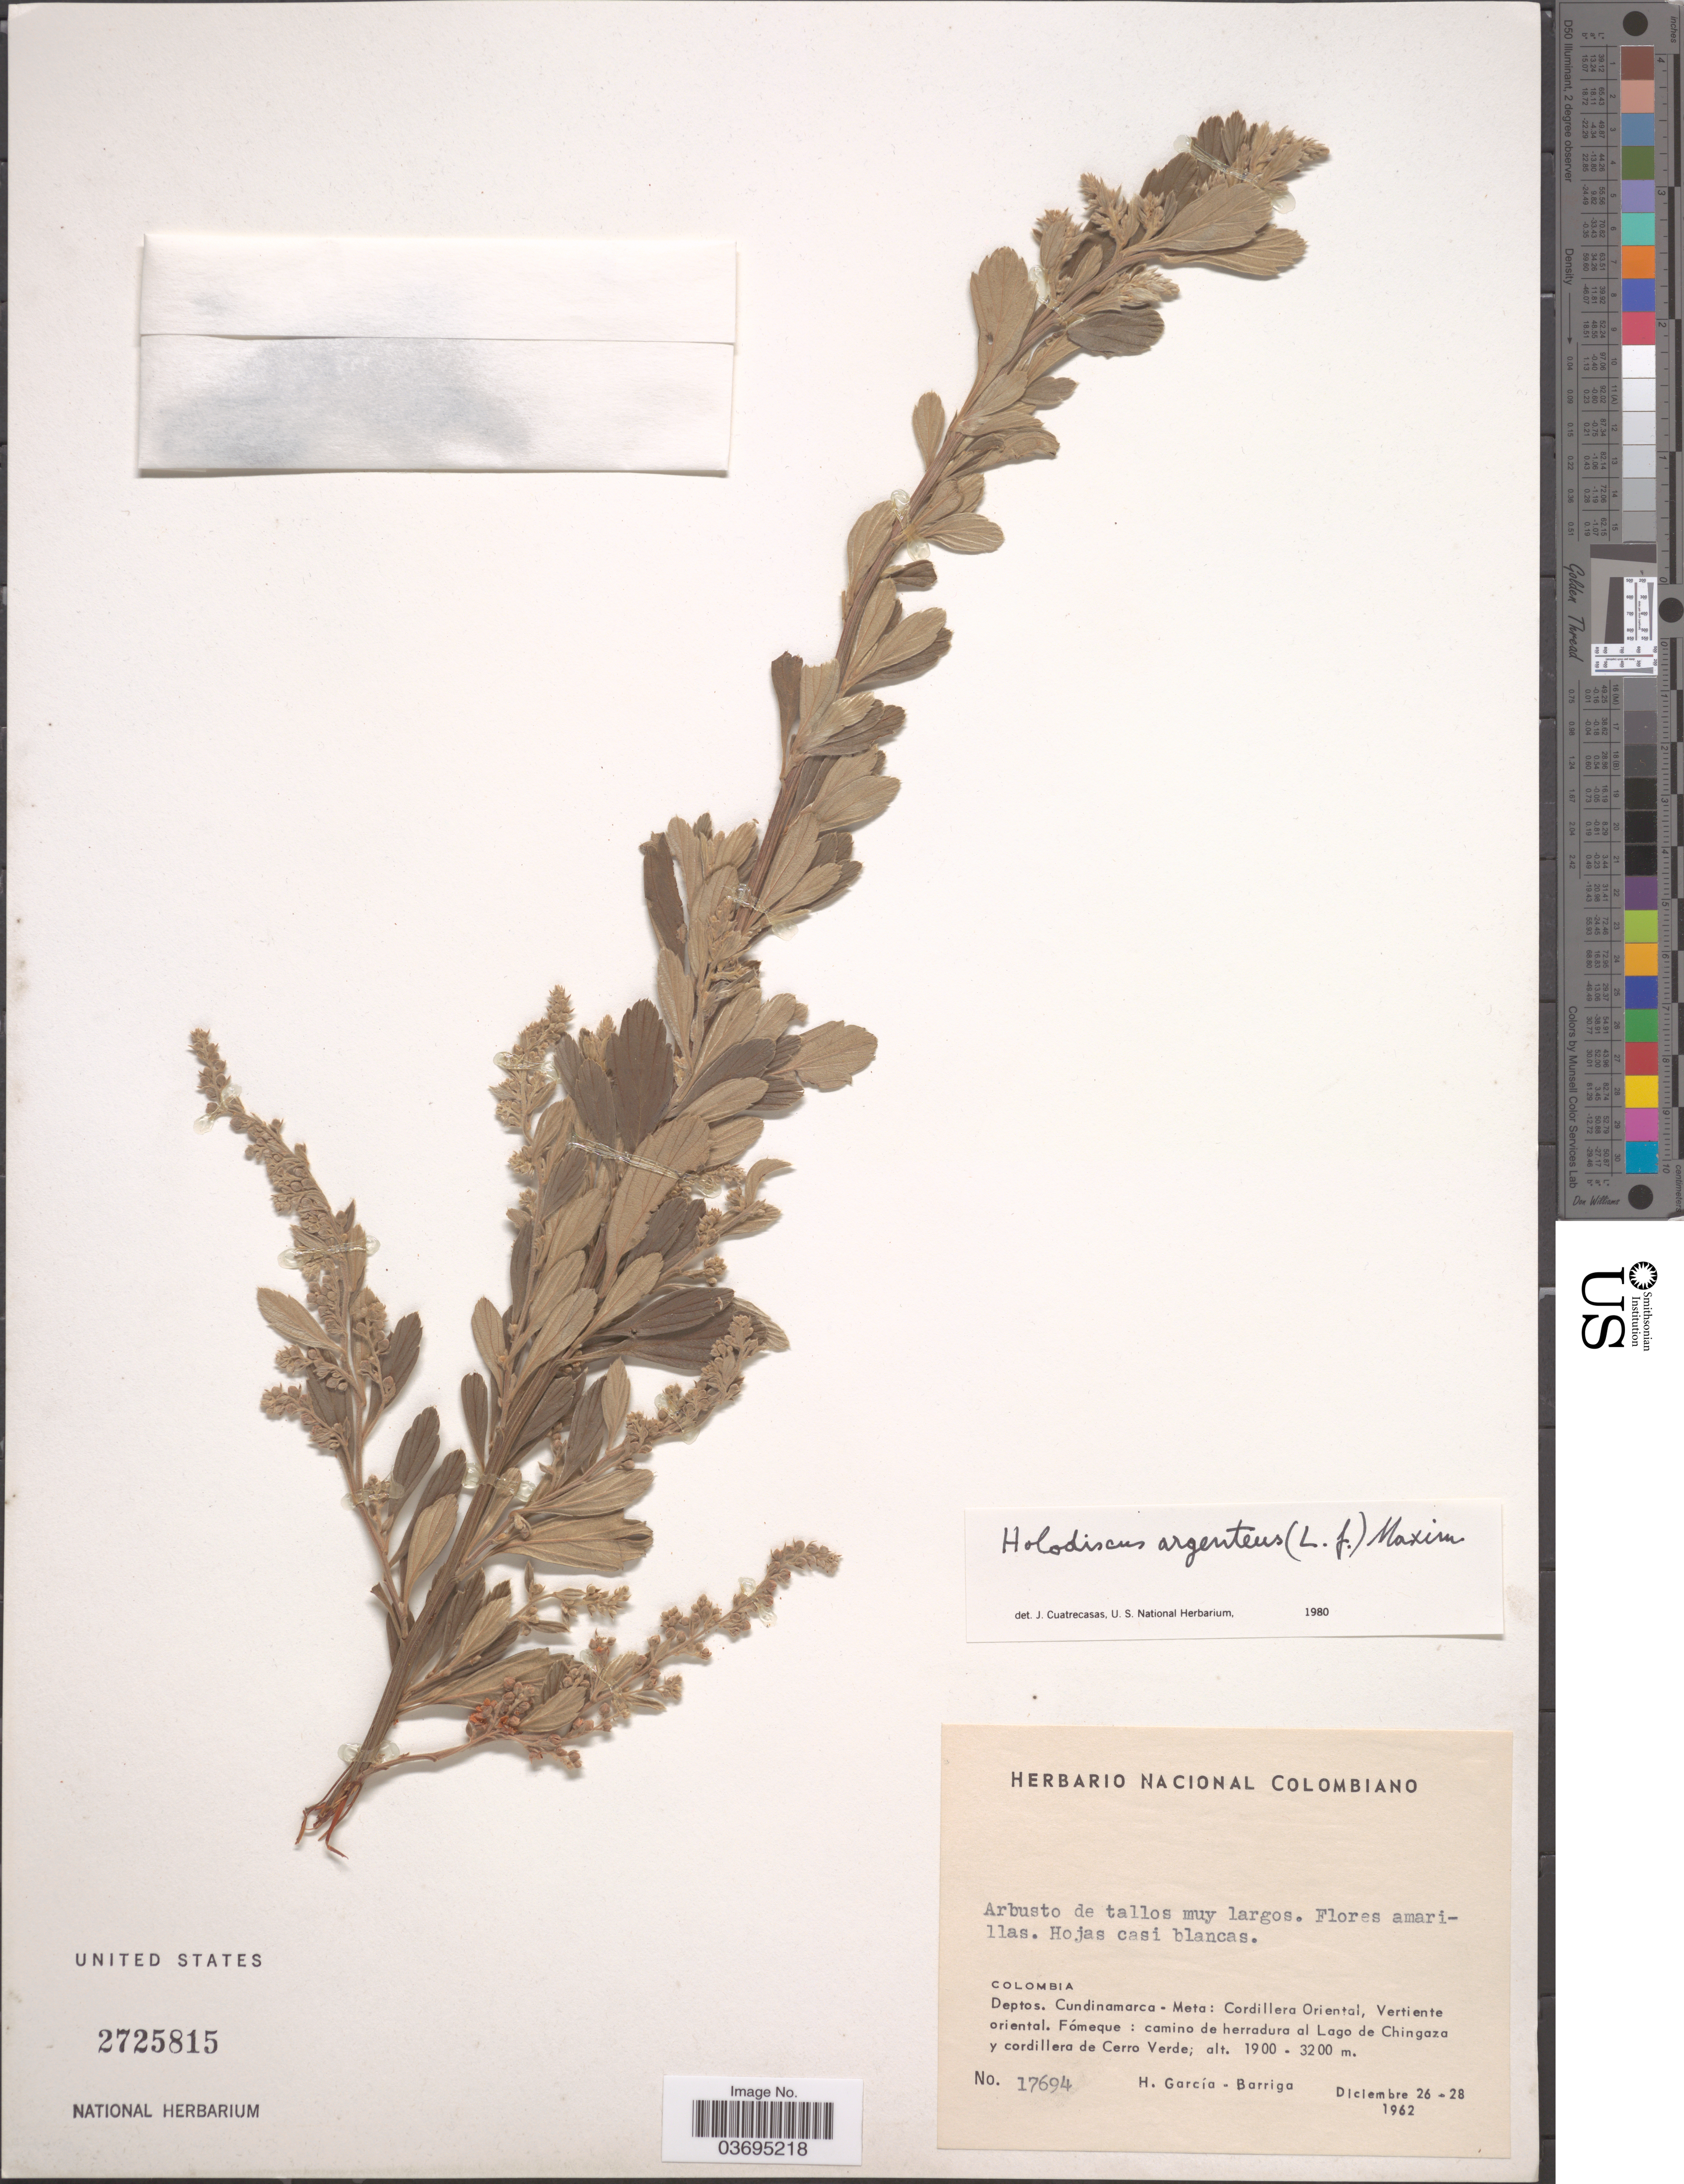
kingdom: Plantae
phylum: Tracheophyta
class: Magnoliopsida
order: Rosales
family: Rosaceae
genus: Holodiscus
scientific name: Holodiscus argenteus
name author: (L. f.) Maxim.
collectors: H. García Barriga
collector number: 17694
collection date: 1962-12-26/1962-12-28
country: Colombia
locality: Deptos. Cundinamarca-Meta: Cordillera Oriental, Vertiente oriental. Fómeque - camino de herradura al Lago de Chingaza y cordillera de Cerro Verde.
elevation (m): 1900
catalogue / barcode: US 2725815